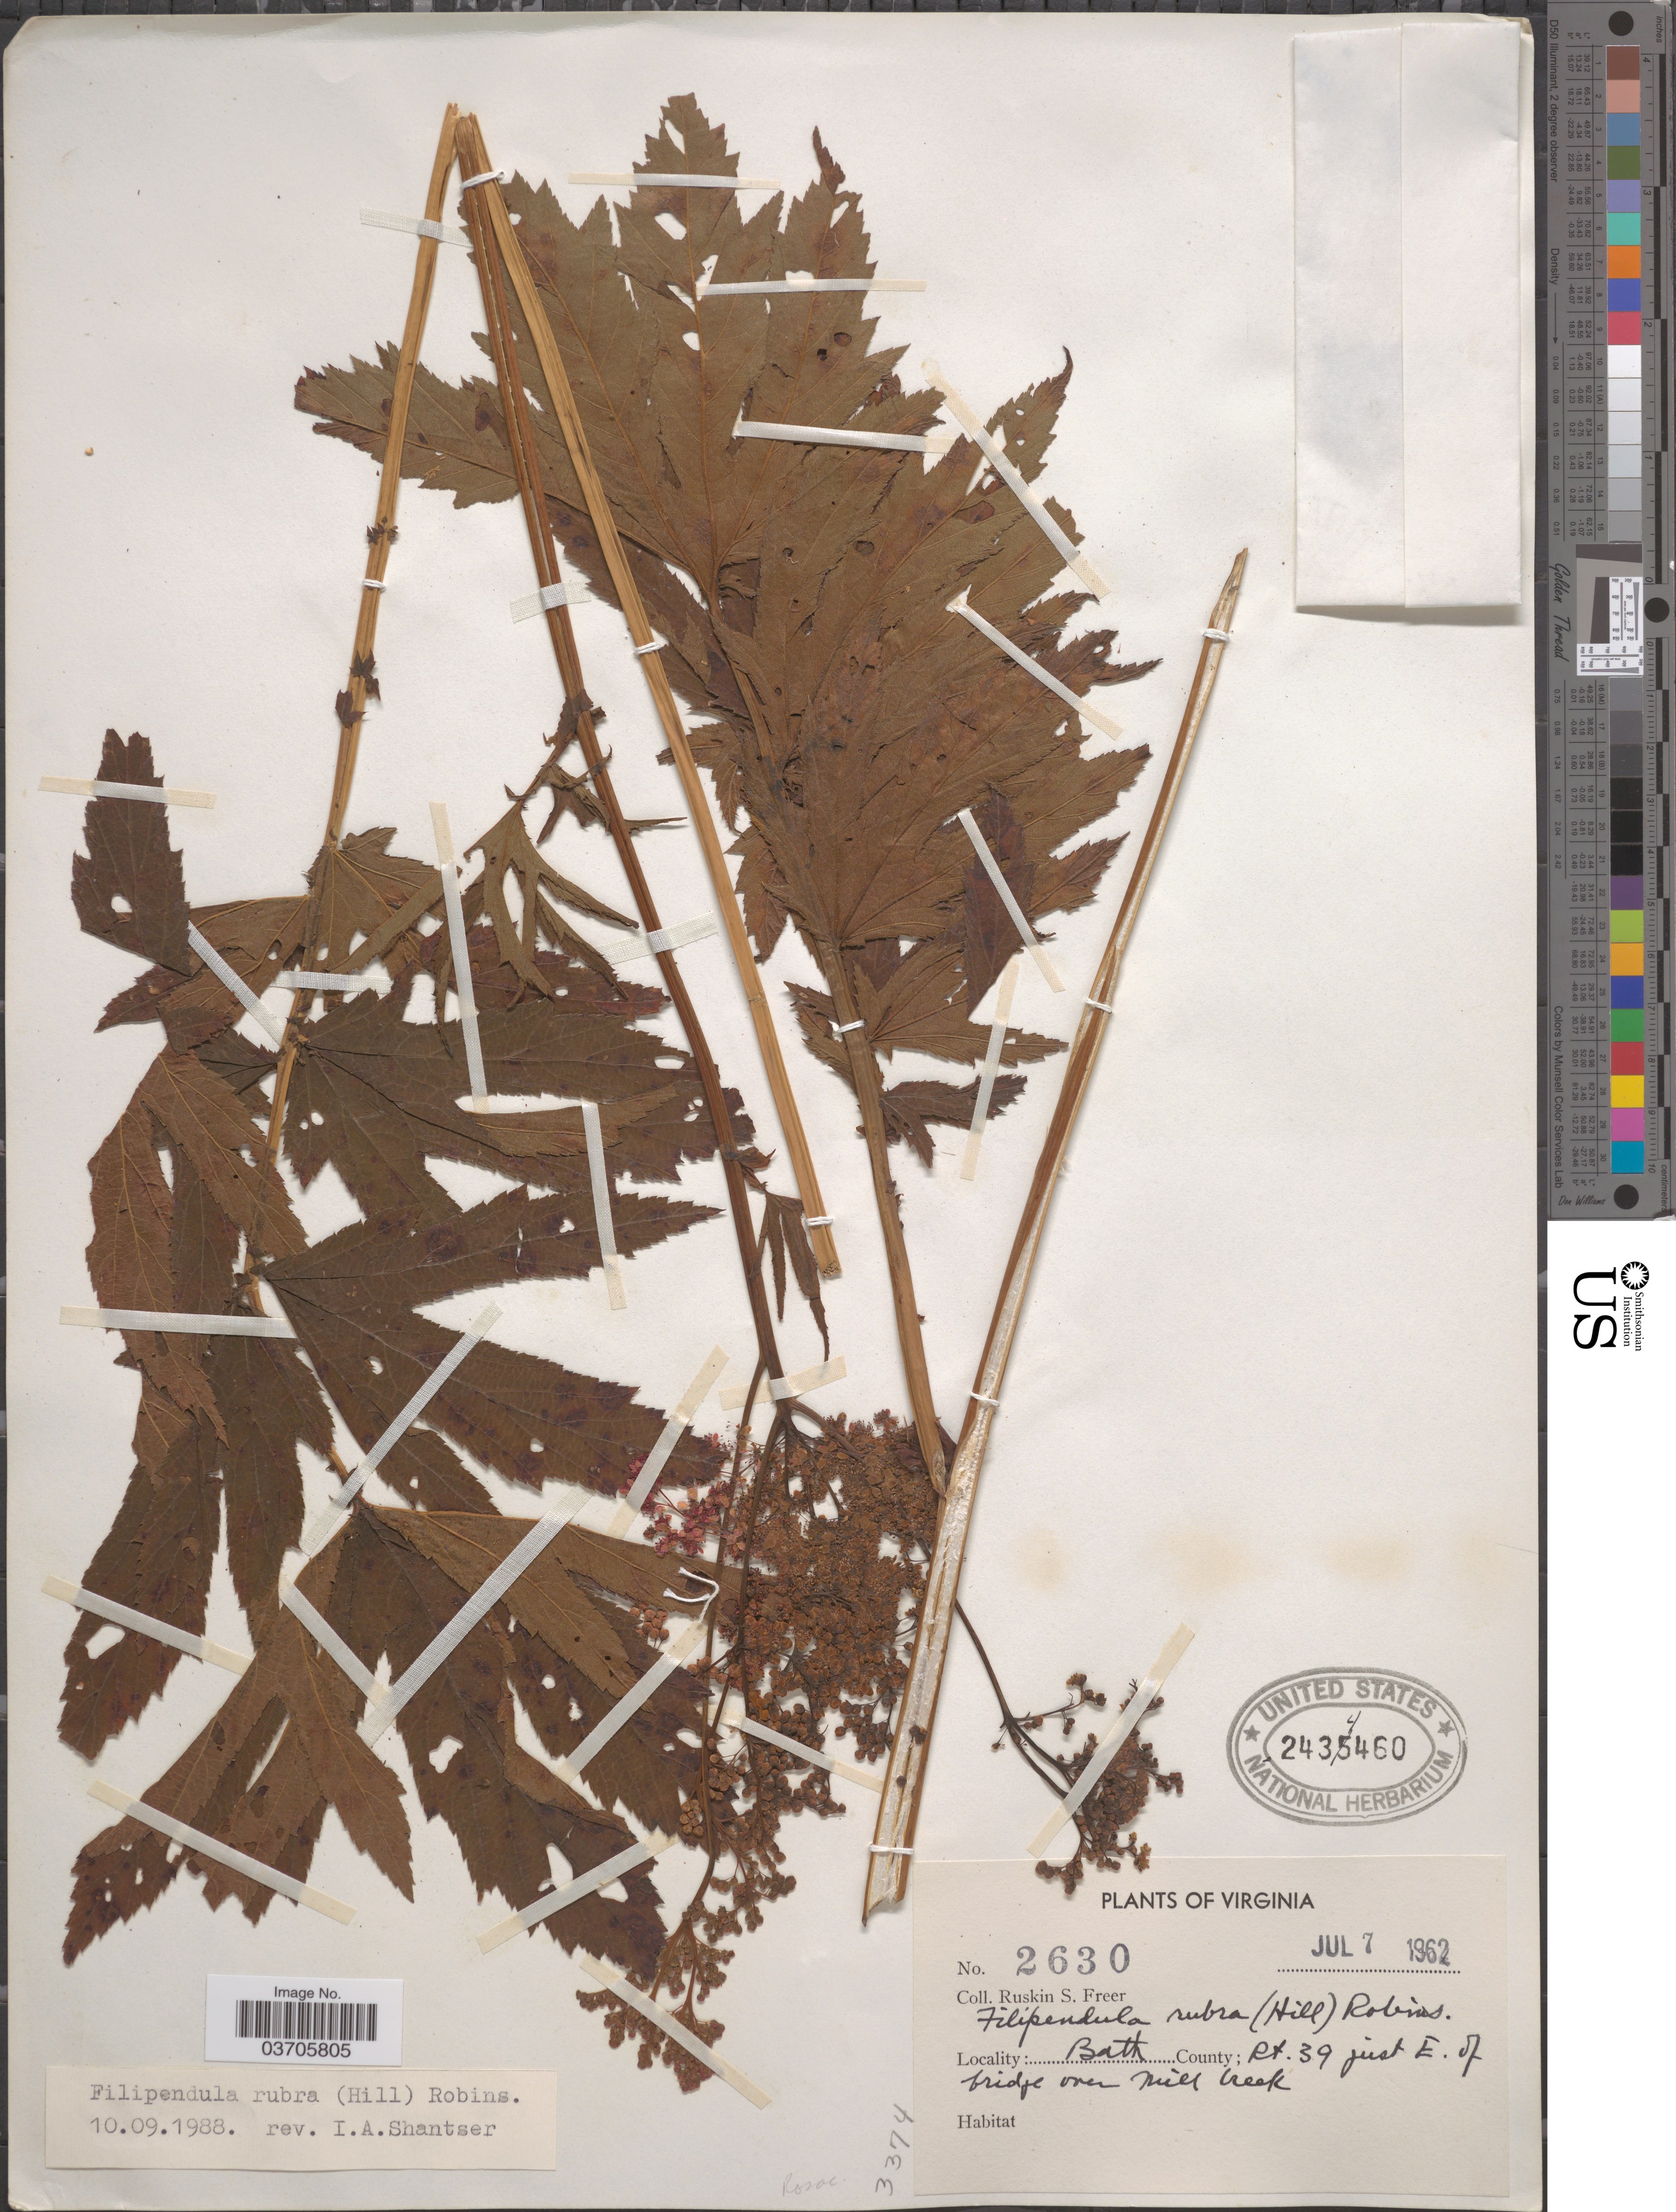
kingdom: Plantae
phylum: Tracheophyta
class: Magnoliopsida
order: Rosales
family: Rosaceae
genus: Filipendula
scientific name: Filipendula rubra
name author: (Hill) B.L. Rob.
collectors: R. Freer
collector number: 2630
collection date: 1962-07-07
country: United States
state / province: Virginia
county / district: Bath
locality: Bath County; Rt. 39 just E. of bridge over Mill Creek.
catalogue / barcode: US 2434460